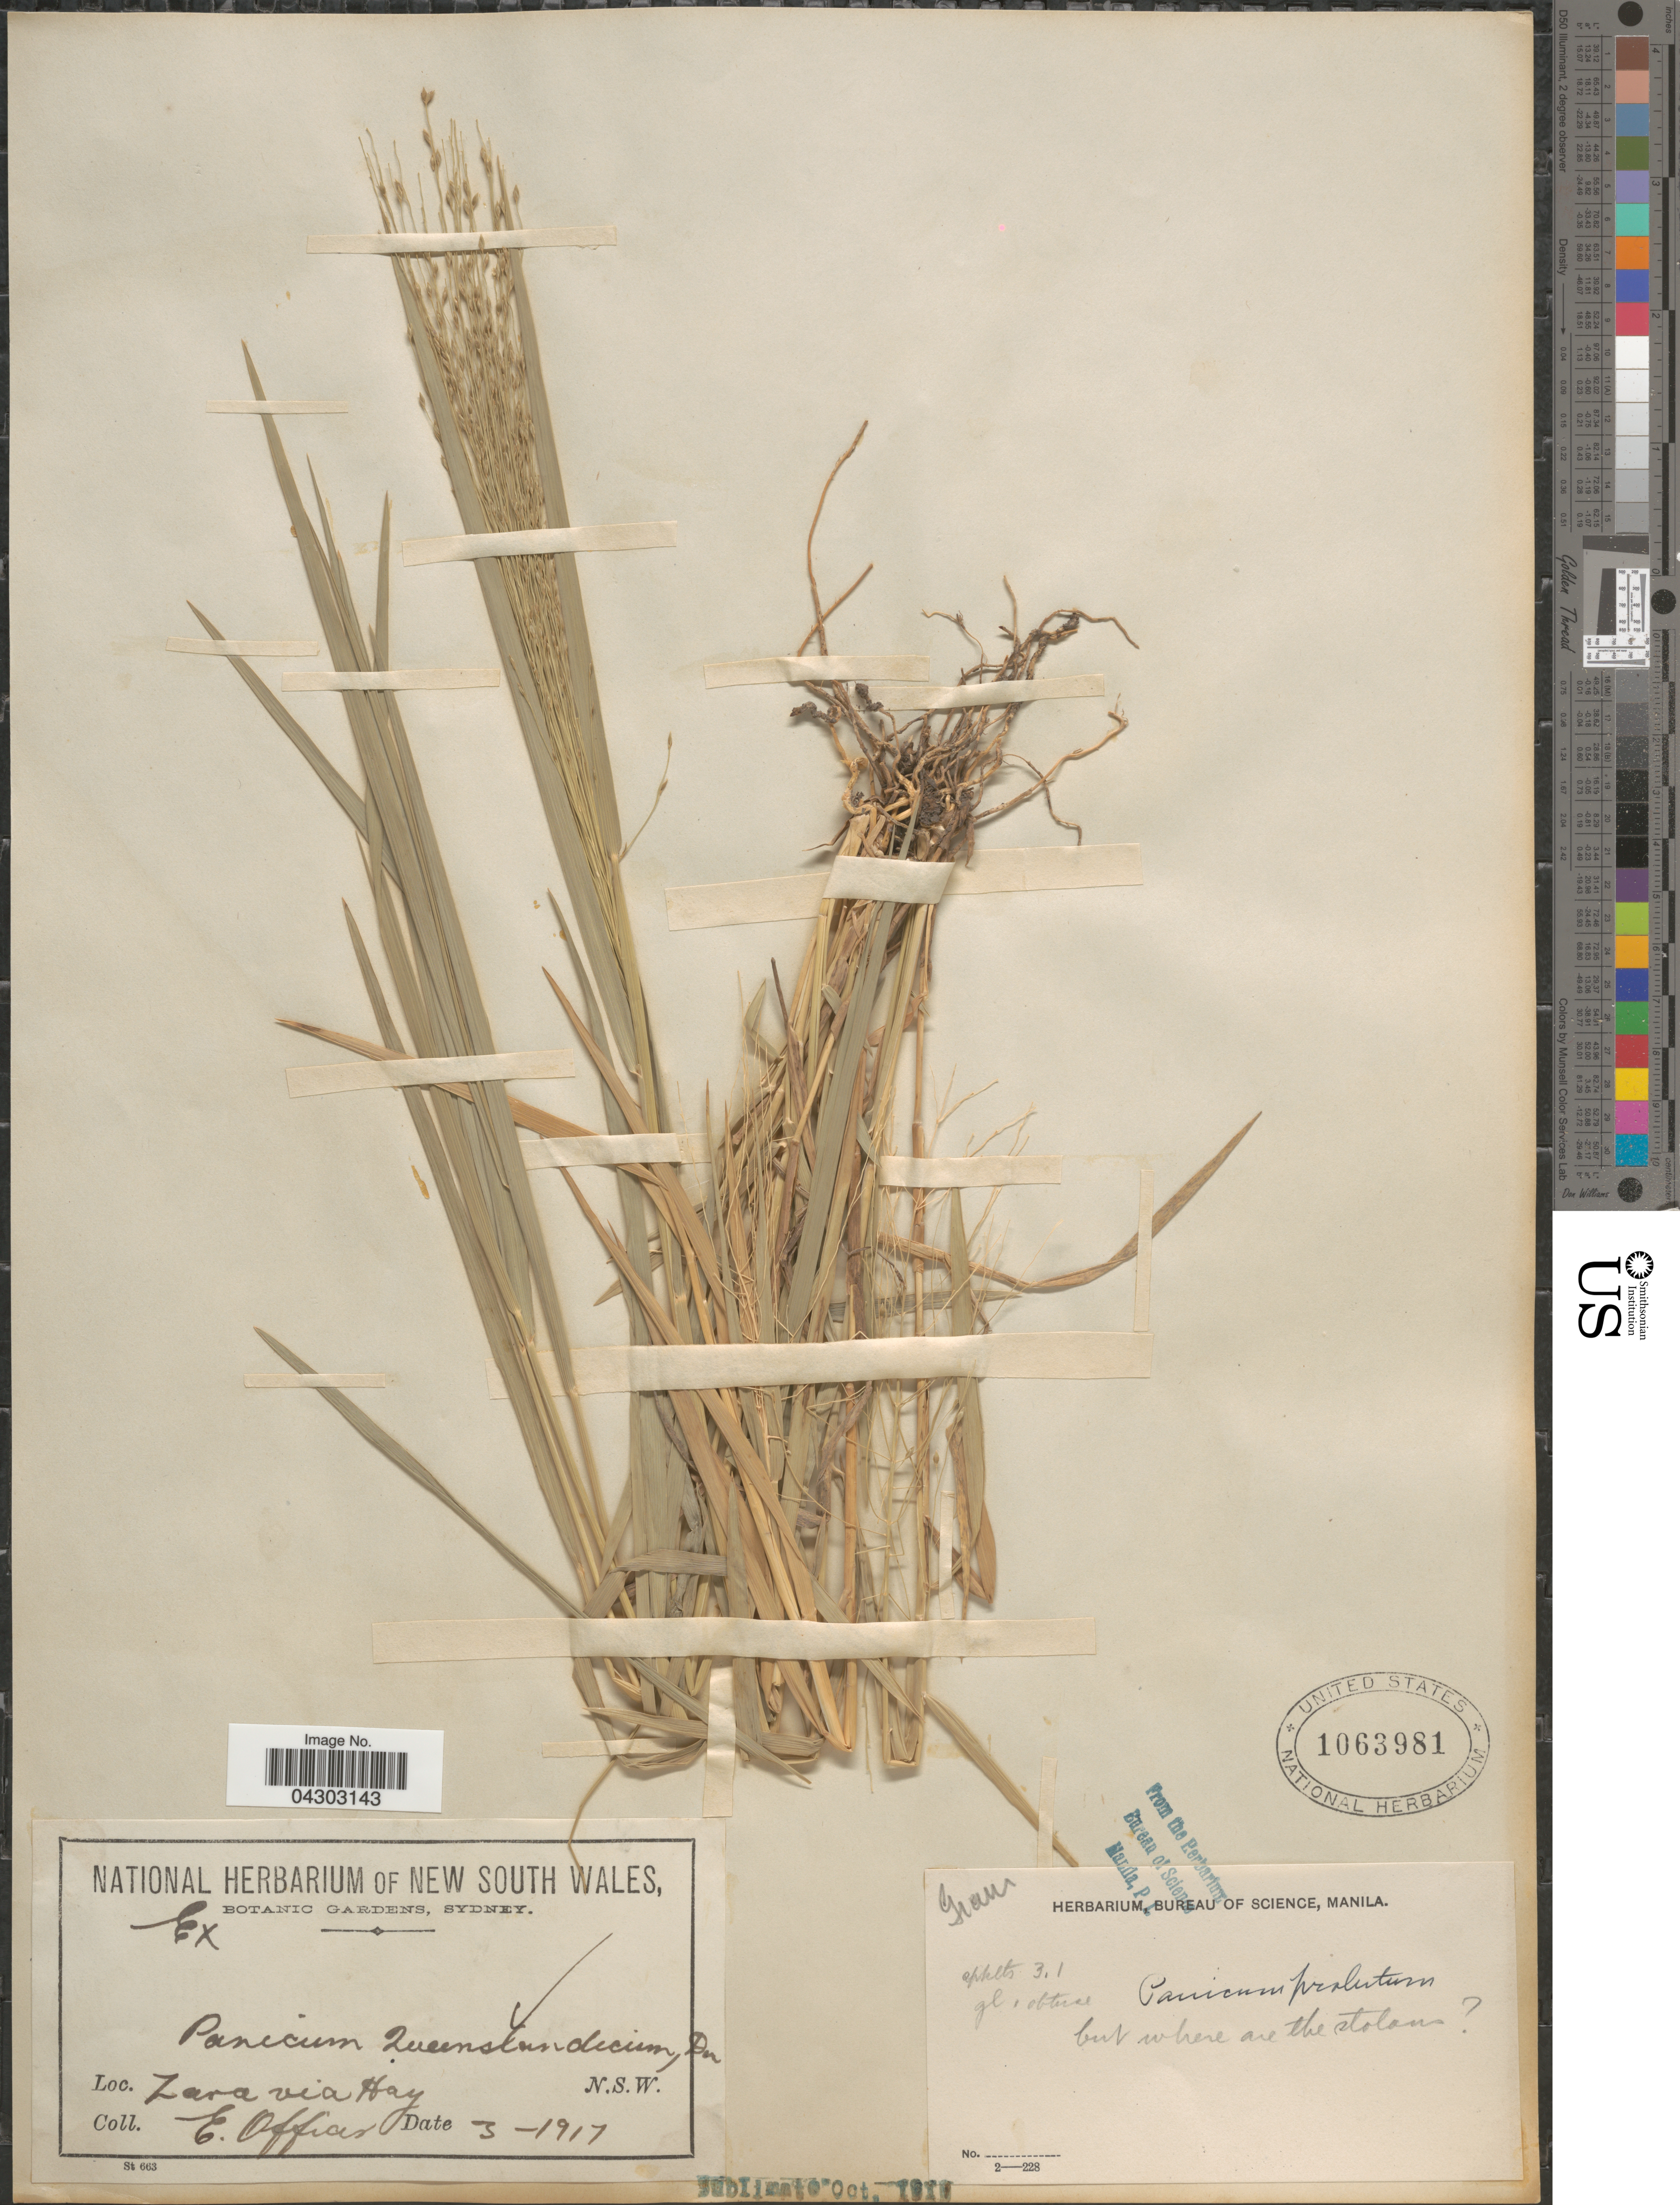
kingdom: Plantae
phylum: Tracheophyta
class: Liliopsida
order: Poales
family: Poaceae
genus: Panicum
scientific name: Panicum prolutum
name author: F. Muell.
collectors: E. Officer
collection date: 1917-03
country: Australia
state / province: New South Wales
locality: Zara via Hay.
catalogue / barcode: US 1063981